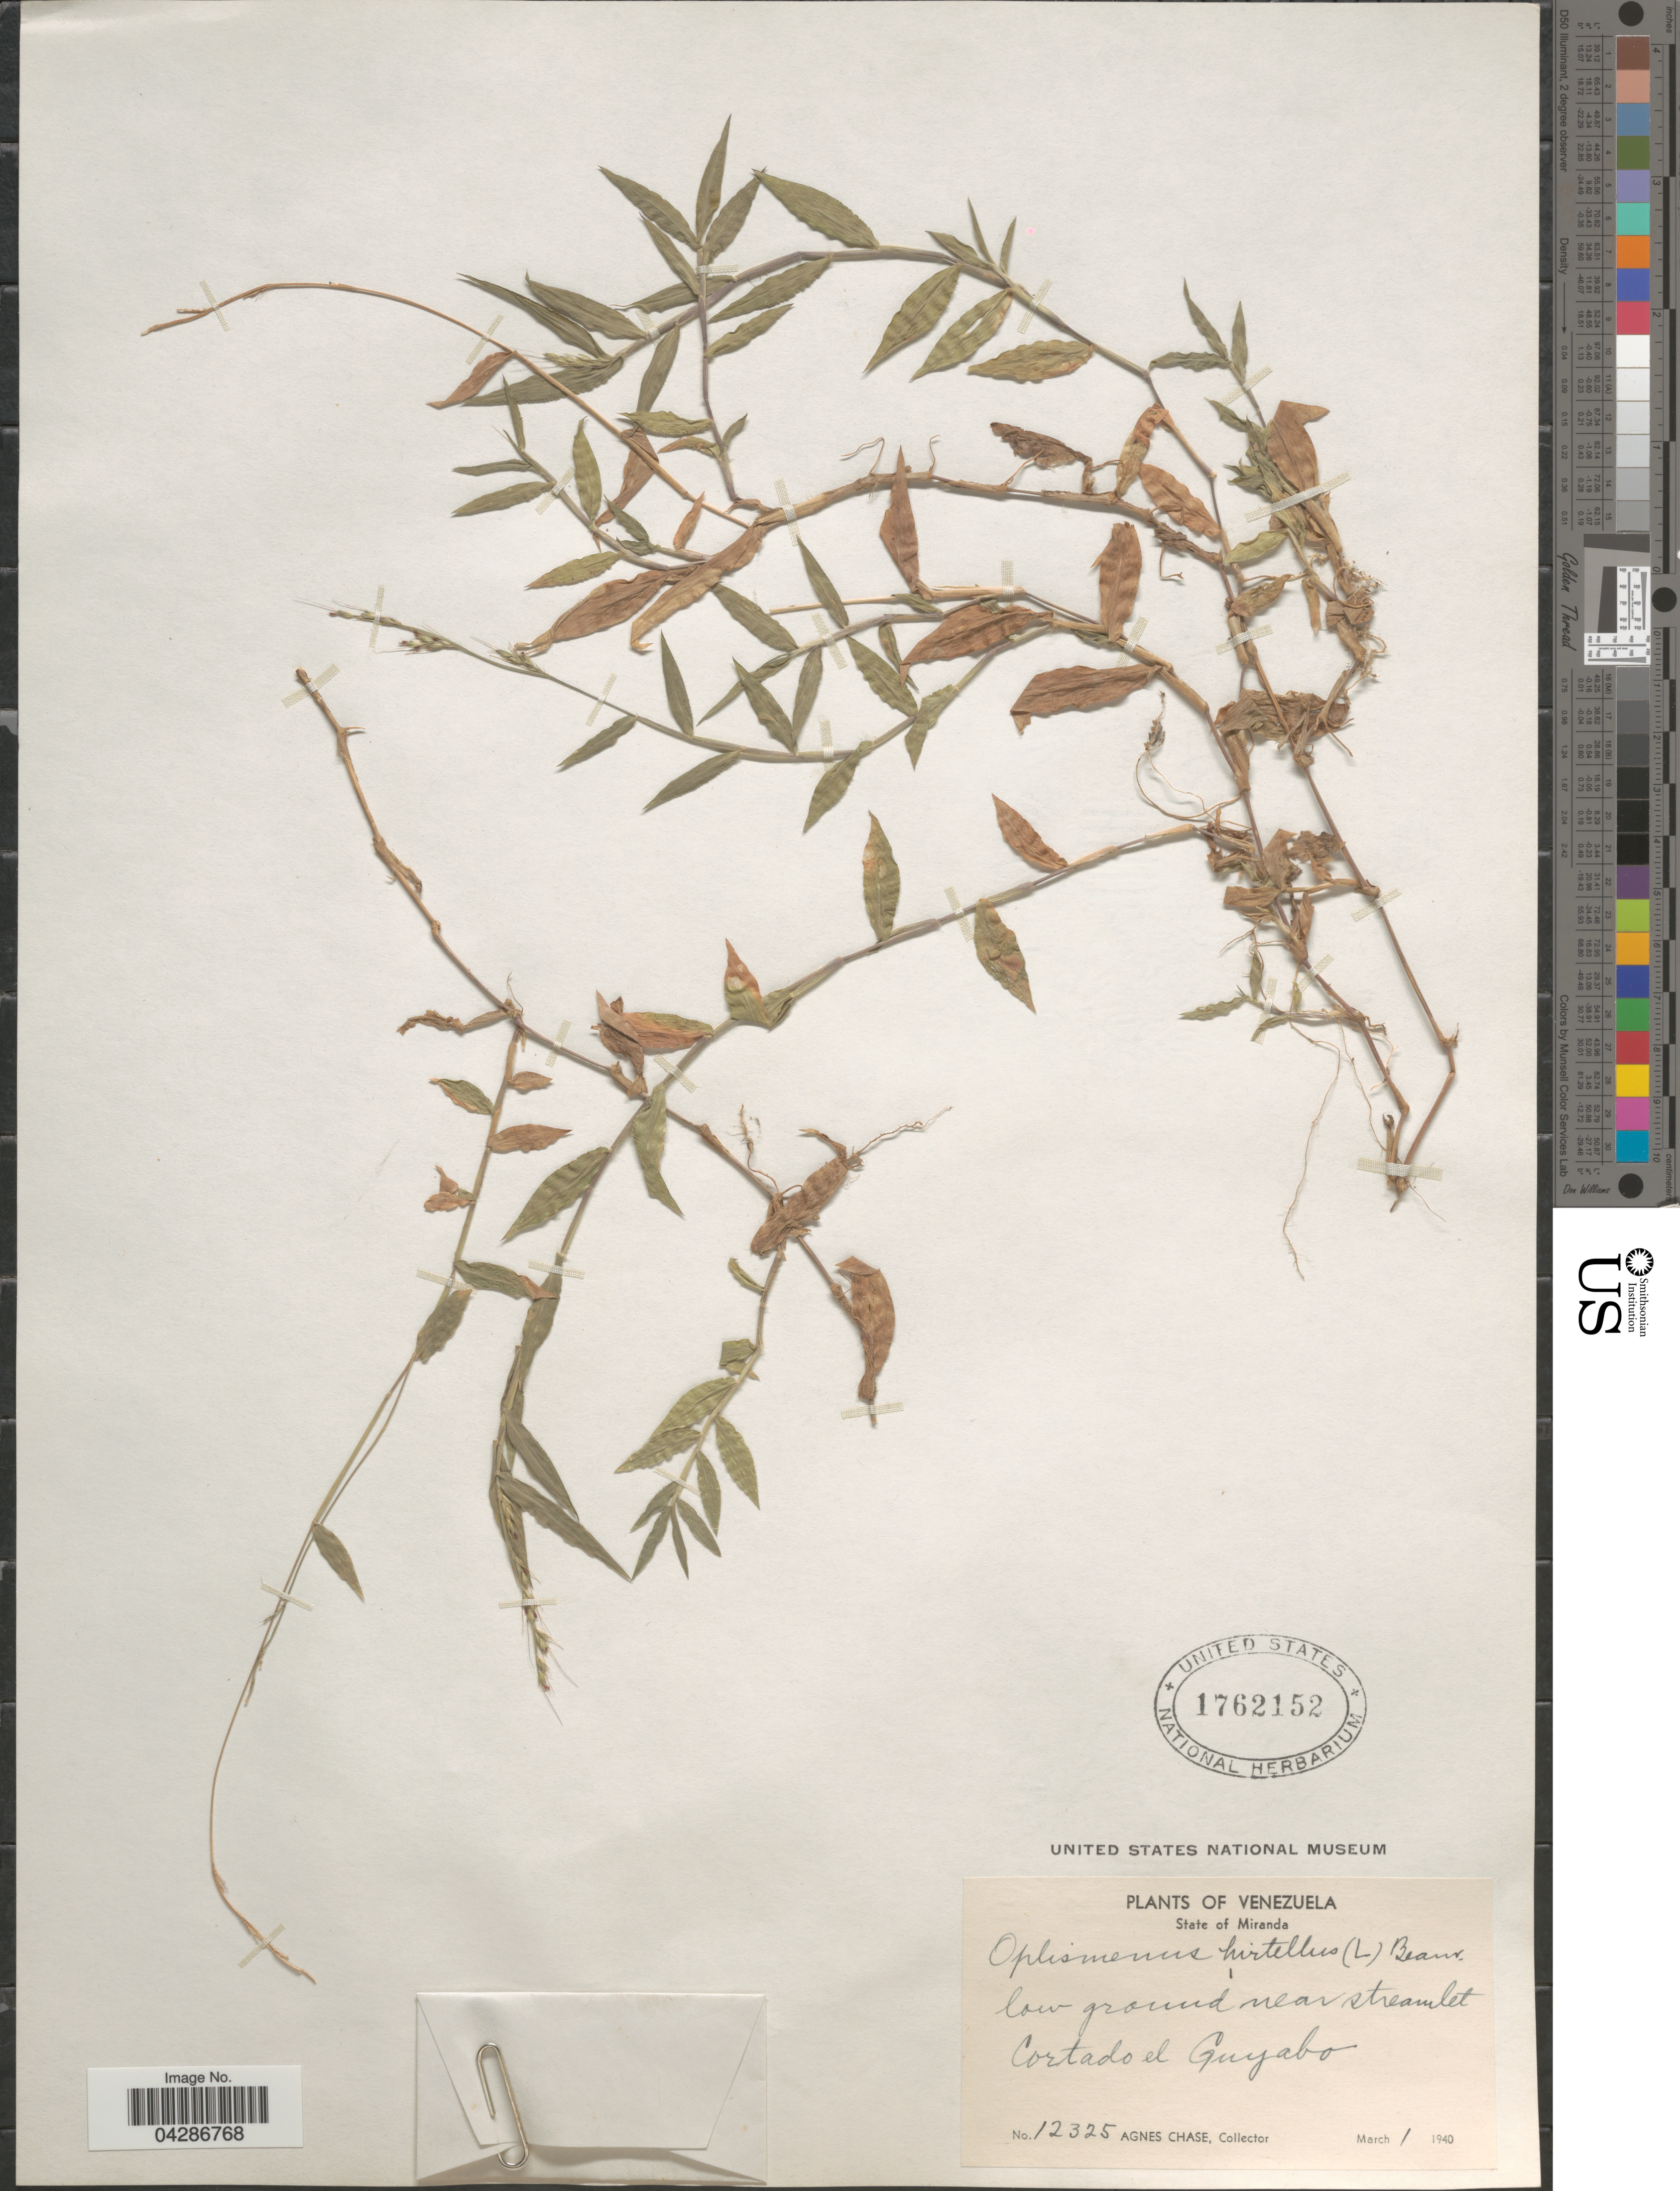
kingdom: Plantae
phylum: Tracheophyta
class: Liliopsida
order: Poales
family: Poaceae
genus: Oplismenus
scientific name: Oplismenus hirtellus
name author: (L.) P. Beauv.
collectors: A. Chase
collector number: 12325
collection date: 1940-03-01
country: Venezuela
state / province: Miranda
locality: Low ground near streamlet Cortado el Guyabo.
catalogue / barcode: US 1762152